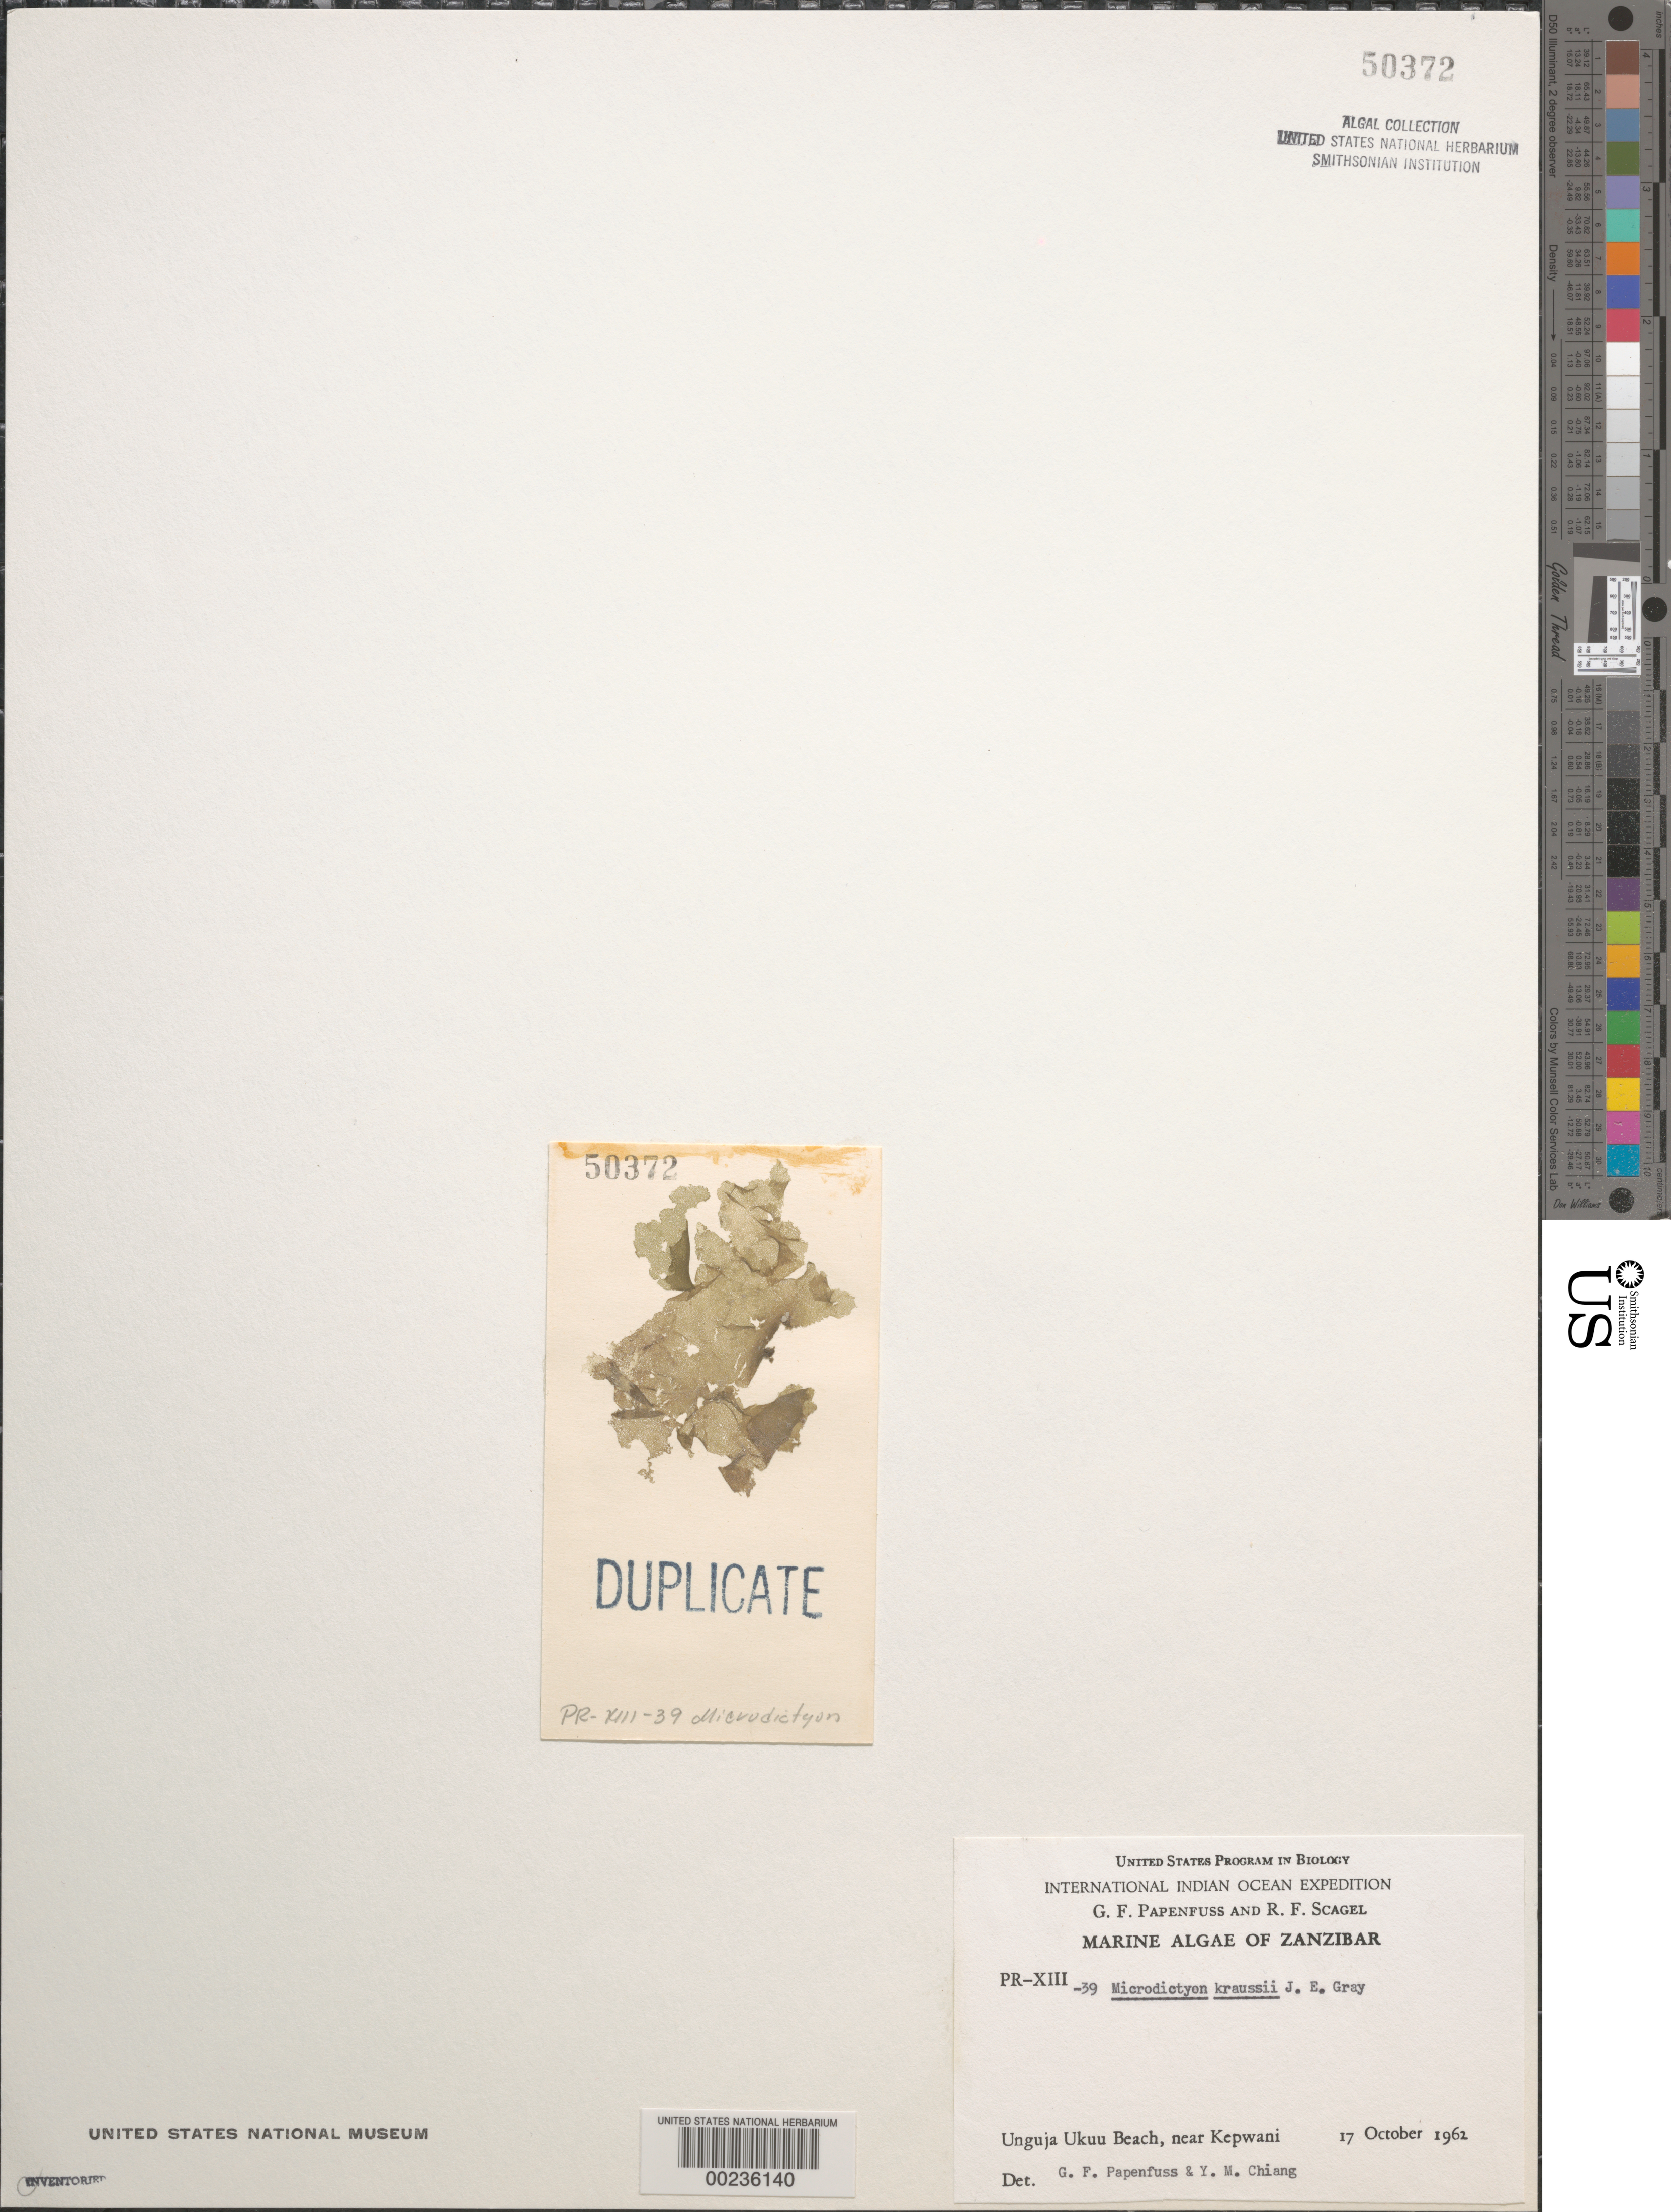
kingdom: Plantae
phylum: Chlorophyta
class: Ulvophyceae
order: Cladophorales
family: Anadyomenaceae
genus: Microdictyon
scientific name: Microdictyon kraussii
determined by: Papenfuss, G. F.; Chiang, Y. M.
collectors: G. Papenfuss & R. F. Scagel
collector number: PR-XIII-39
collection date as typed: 17 Oct 1962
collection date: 1962-10-17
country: Tanzania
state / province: Zanzibar Urban/West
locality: Unguja Ukuu Beach, near Kepwani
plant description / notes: International Indian Ocean Expedition, 1962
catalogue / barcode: US 50372